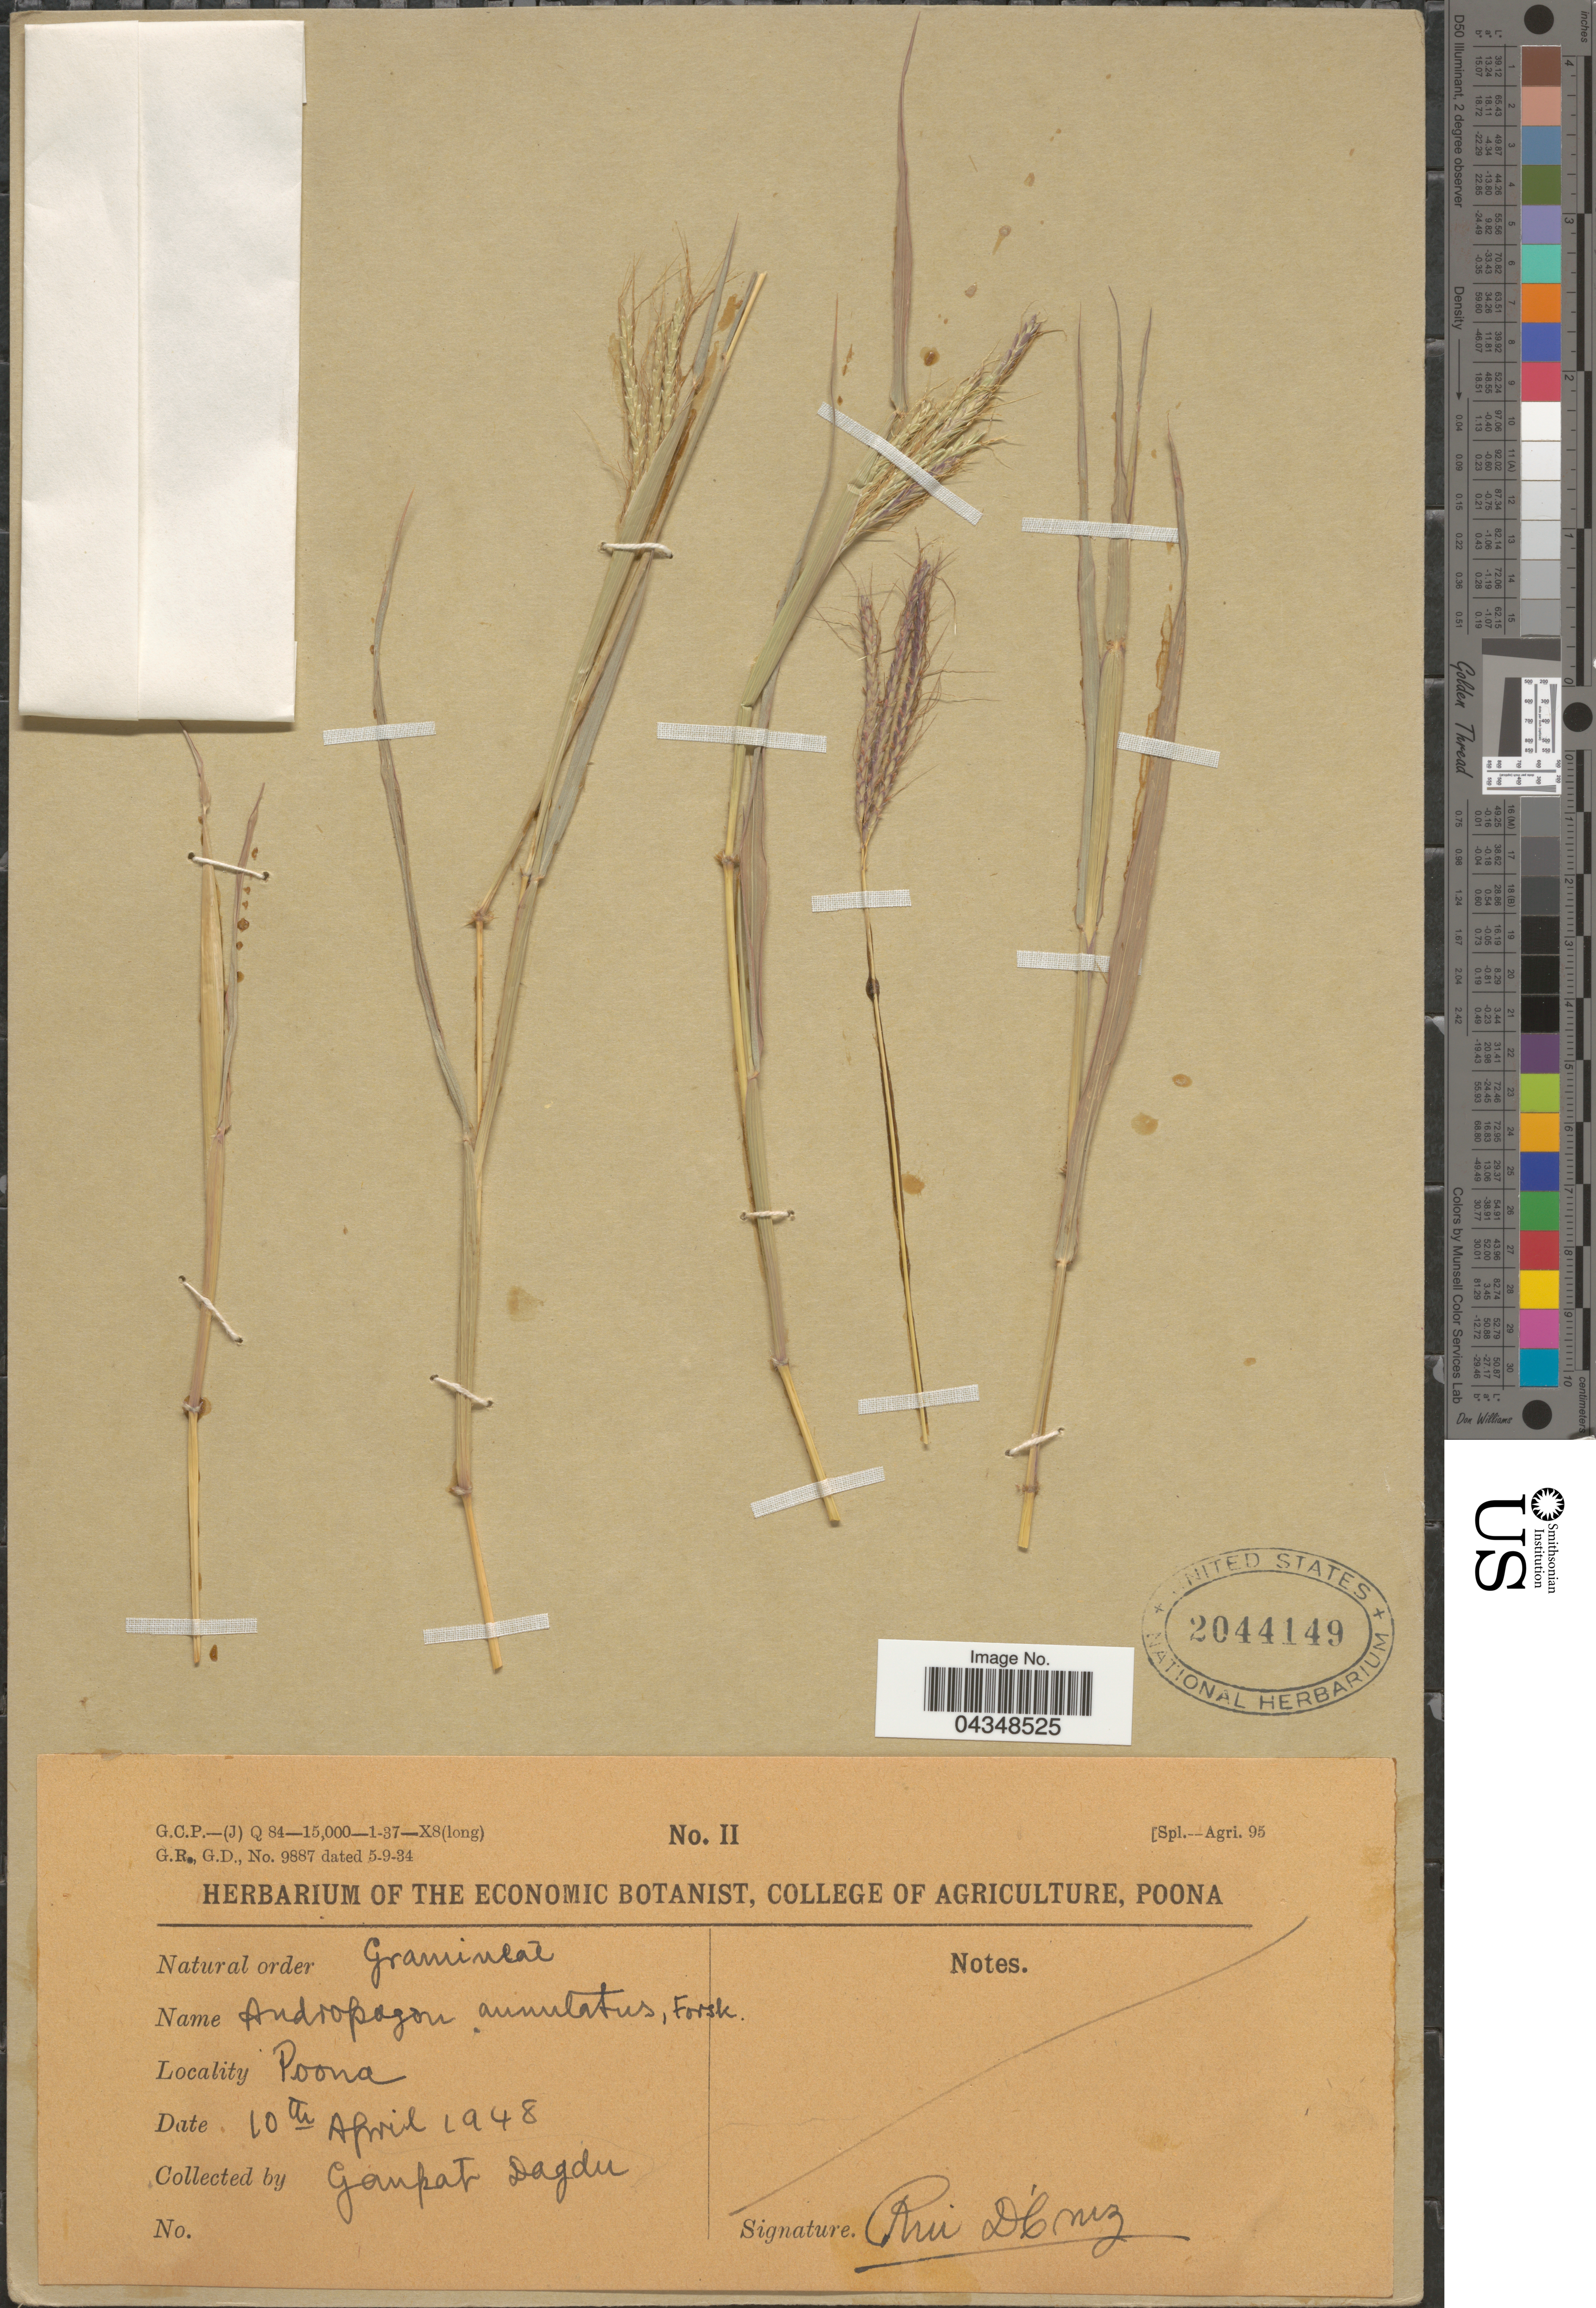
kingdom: Plantae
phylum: Tracheophyta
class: Liliopsida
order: Poales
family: Poaceae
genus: Bothriochloa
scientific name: Bothriochloa bladhii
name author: (Retz.) S.T. Blake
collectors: G. Dagdu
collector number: II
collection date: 1948-04-10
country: India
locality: Poona.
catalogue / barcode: US 2044149